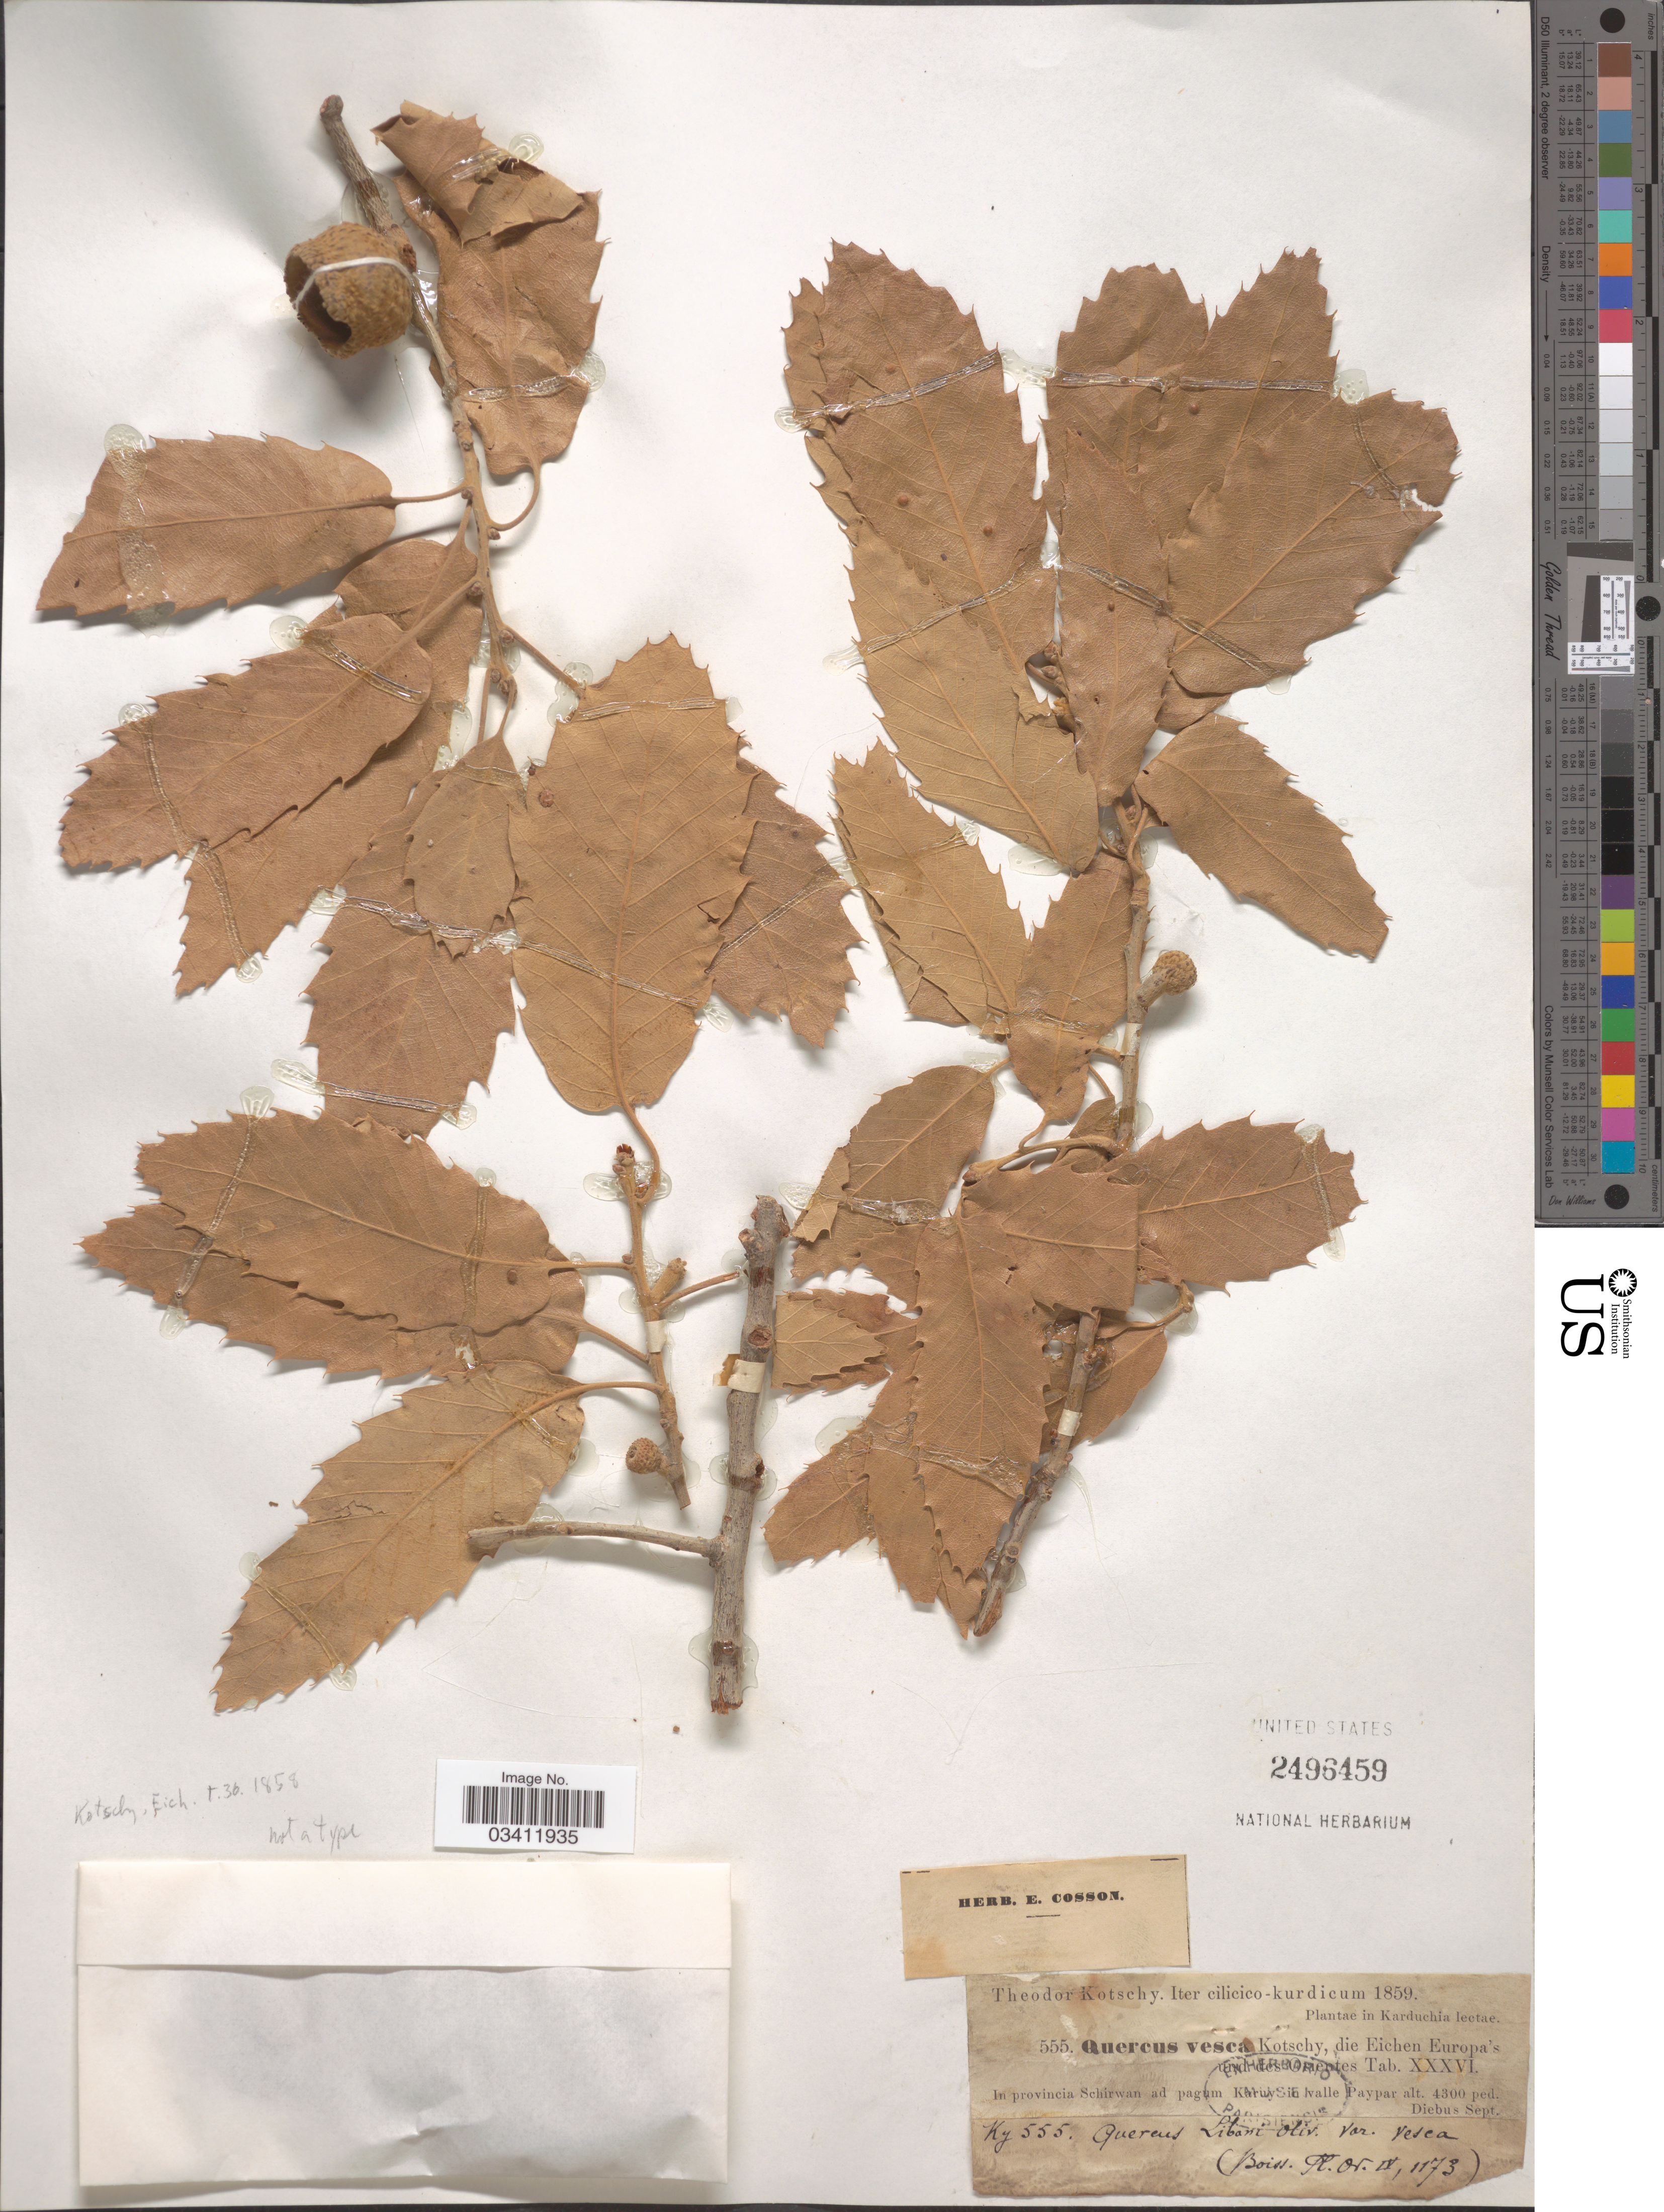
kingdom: Plantae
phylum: Tracheophyta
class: Magnoliopsida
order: Fagales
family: Fagaceae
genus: Quercus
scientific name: Quercus libani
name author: Olivier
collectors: K. G. Kotschy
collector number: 555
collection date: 1859-09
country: Turkey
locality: Iter cilicico-kurdicum. Karduchia. In provincia Schirwan ad pagum Karuy in valle Paypar.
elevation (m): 1311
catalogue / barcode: US 2496459